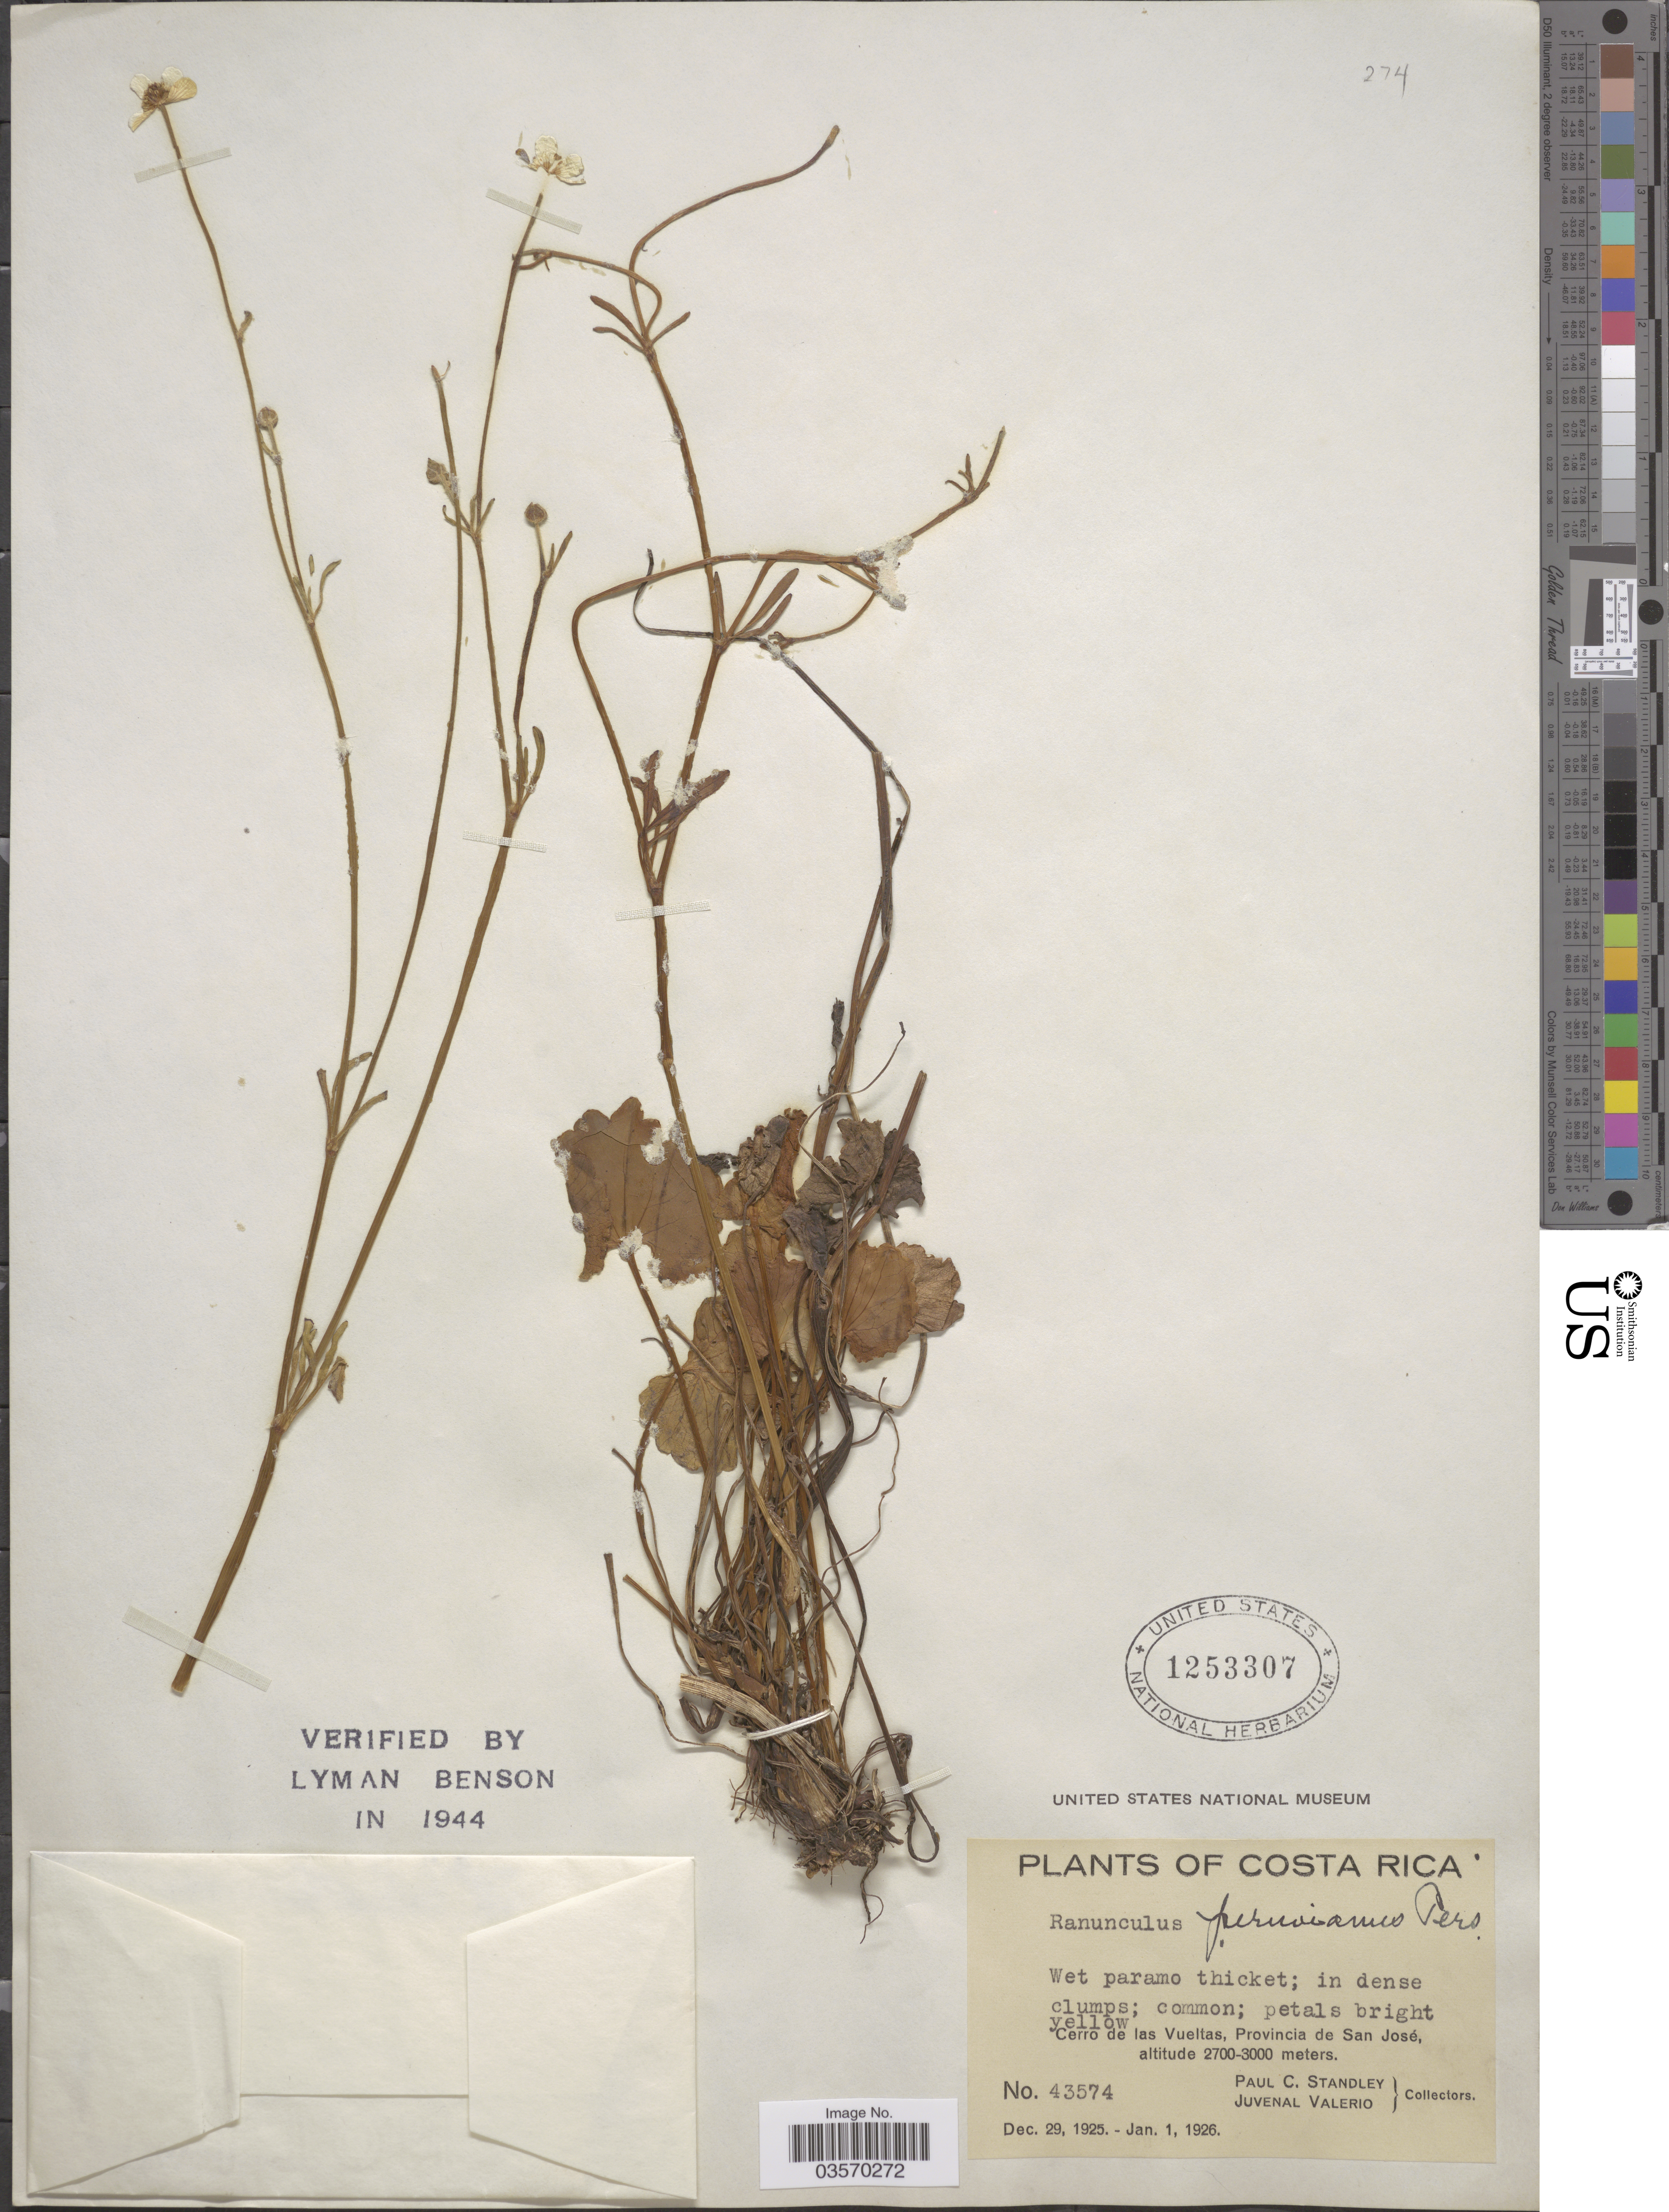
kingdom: Plantae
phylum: Tracheophyta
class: Magnoliopsida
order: Ranunculales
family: Ranunculaceae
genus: Ranunculus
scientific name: Ranunculus peruvianus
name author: Pers.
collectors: P. C. Standley & J. Valerio R.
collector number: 43574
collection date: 1925-12-29/1926-01-01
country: Costa Rica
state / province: San José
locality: Cerro de las Vueltas.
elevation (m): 2700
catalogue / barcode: US 1253307